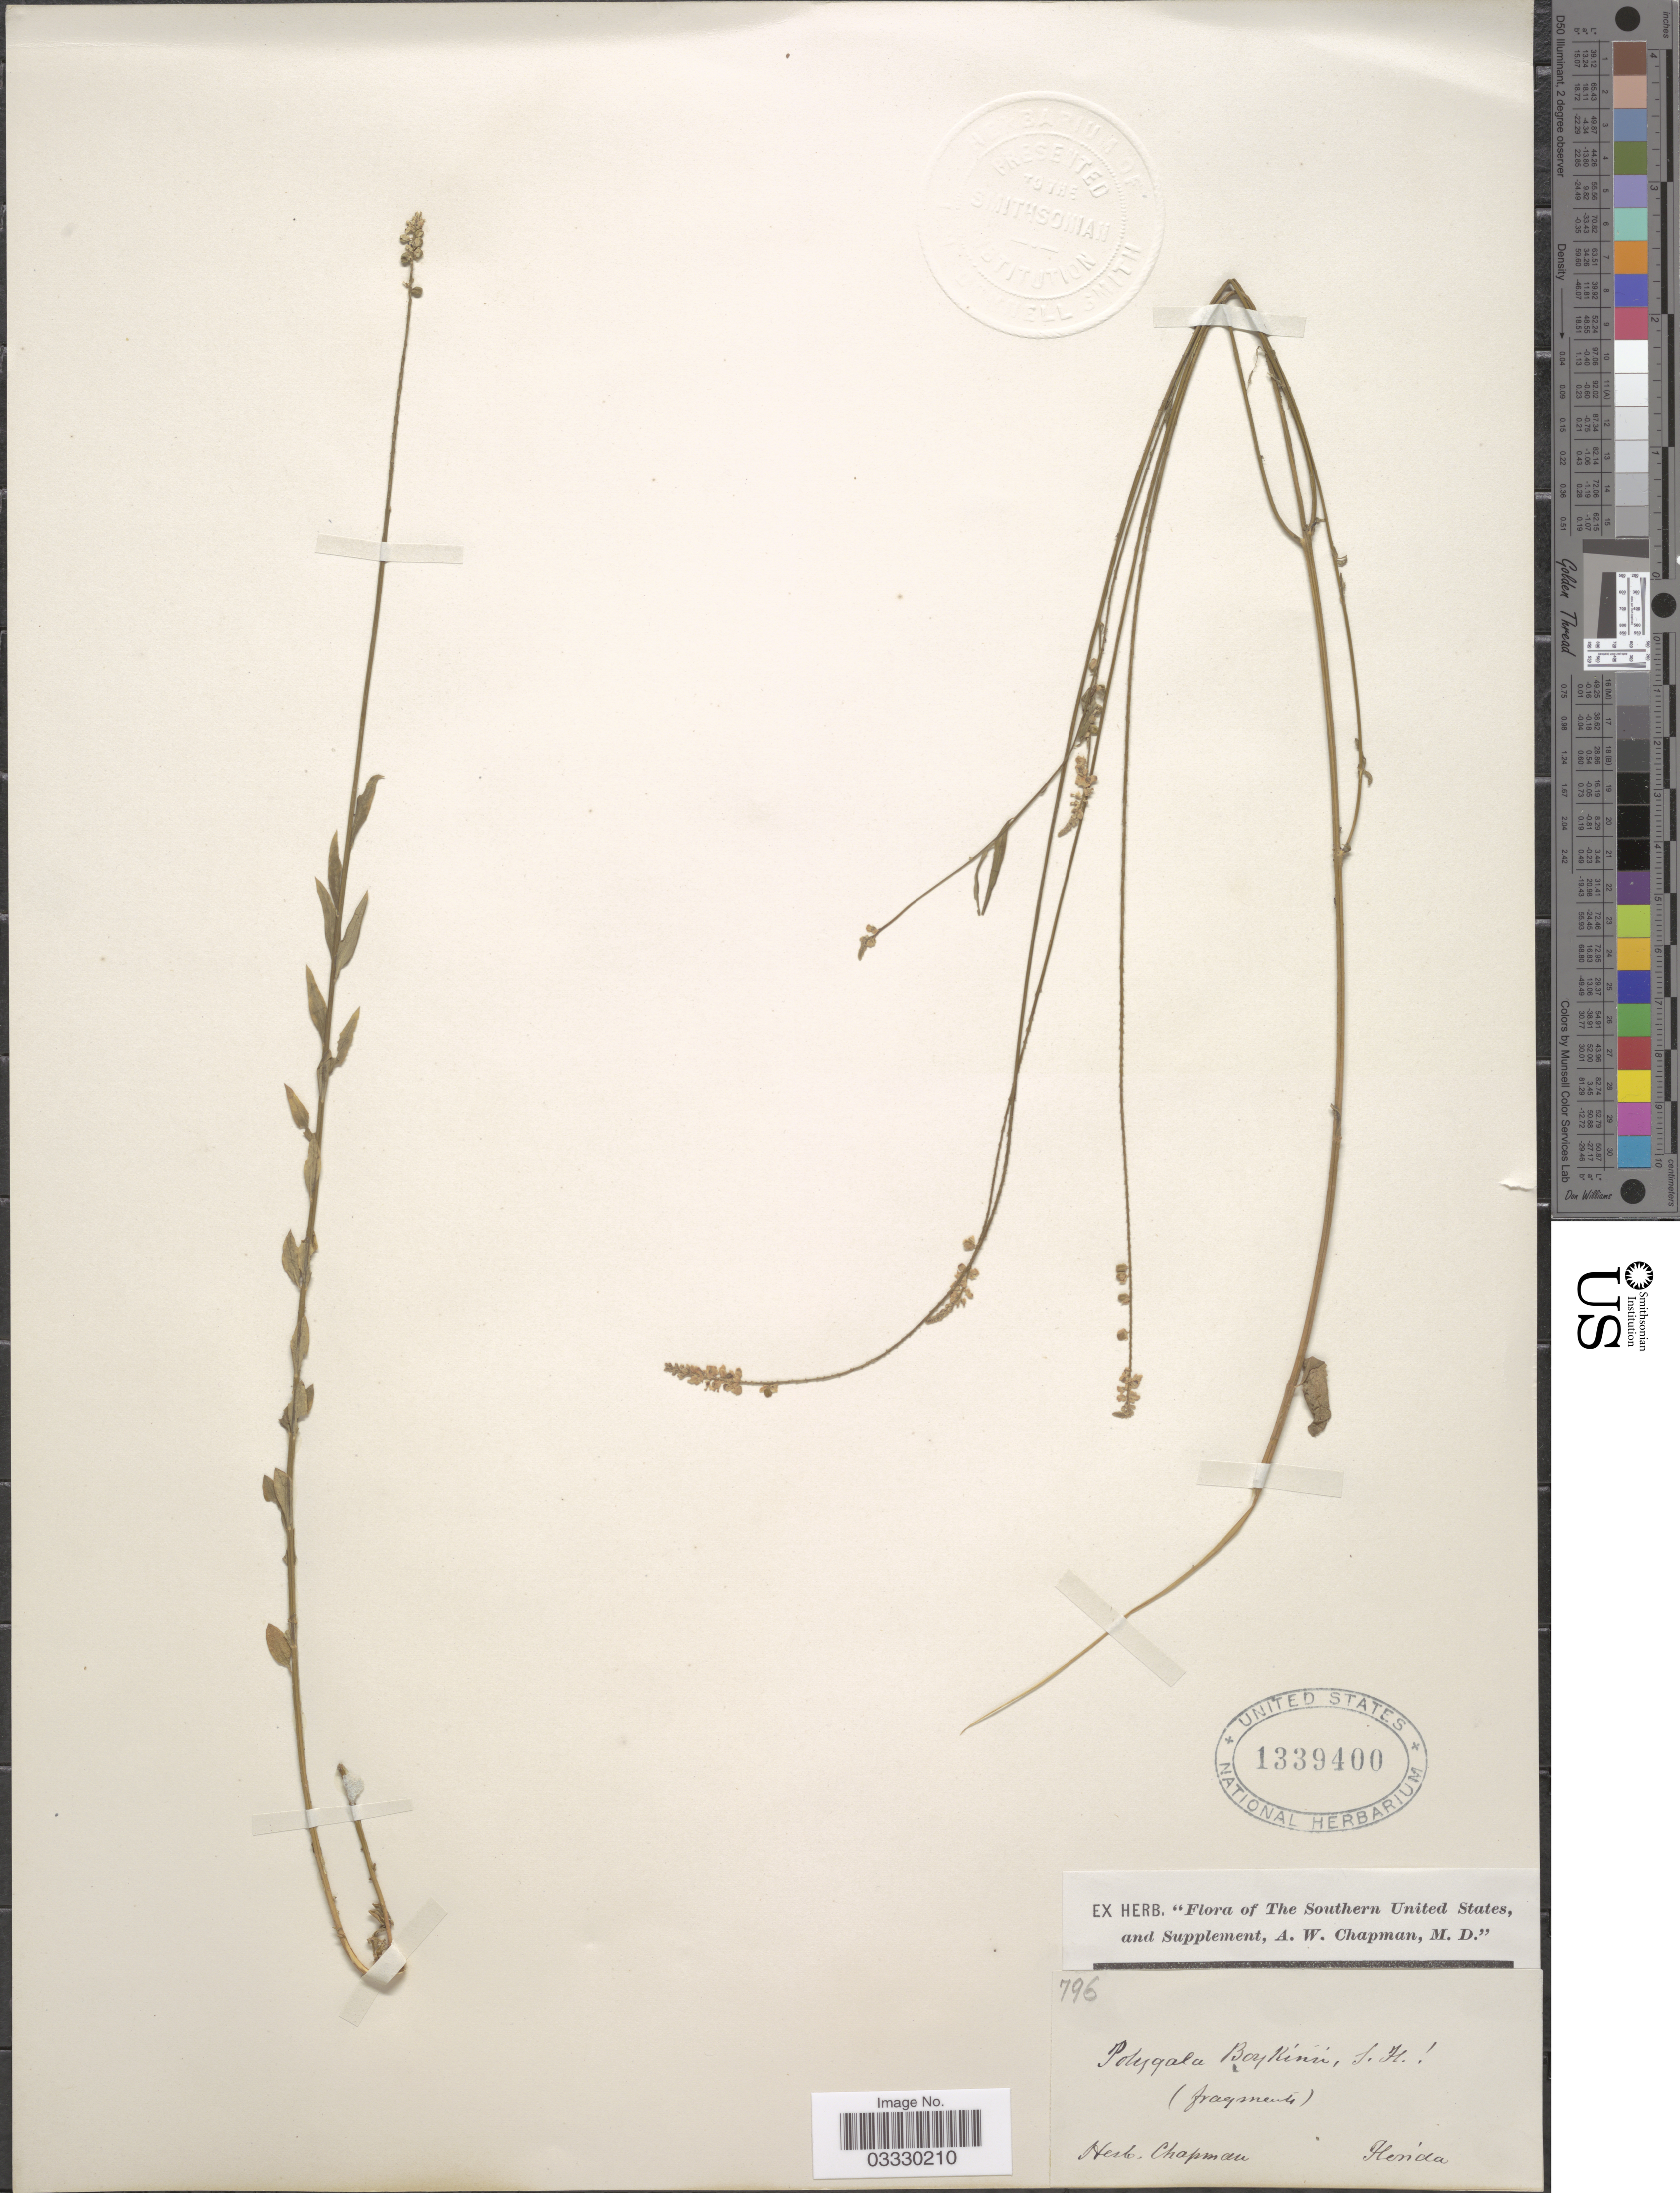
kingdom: Plantae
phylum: Tracheophyta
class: Magnoliopsida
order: Fabales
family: Polygalaceae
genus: Polygala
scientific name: Polygala boykinii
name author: Nutt.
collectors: ex herb. A.W. Chapman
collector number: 796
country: United States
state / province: Florida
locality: Southern United States.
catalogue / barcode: US 1339400